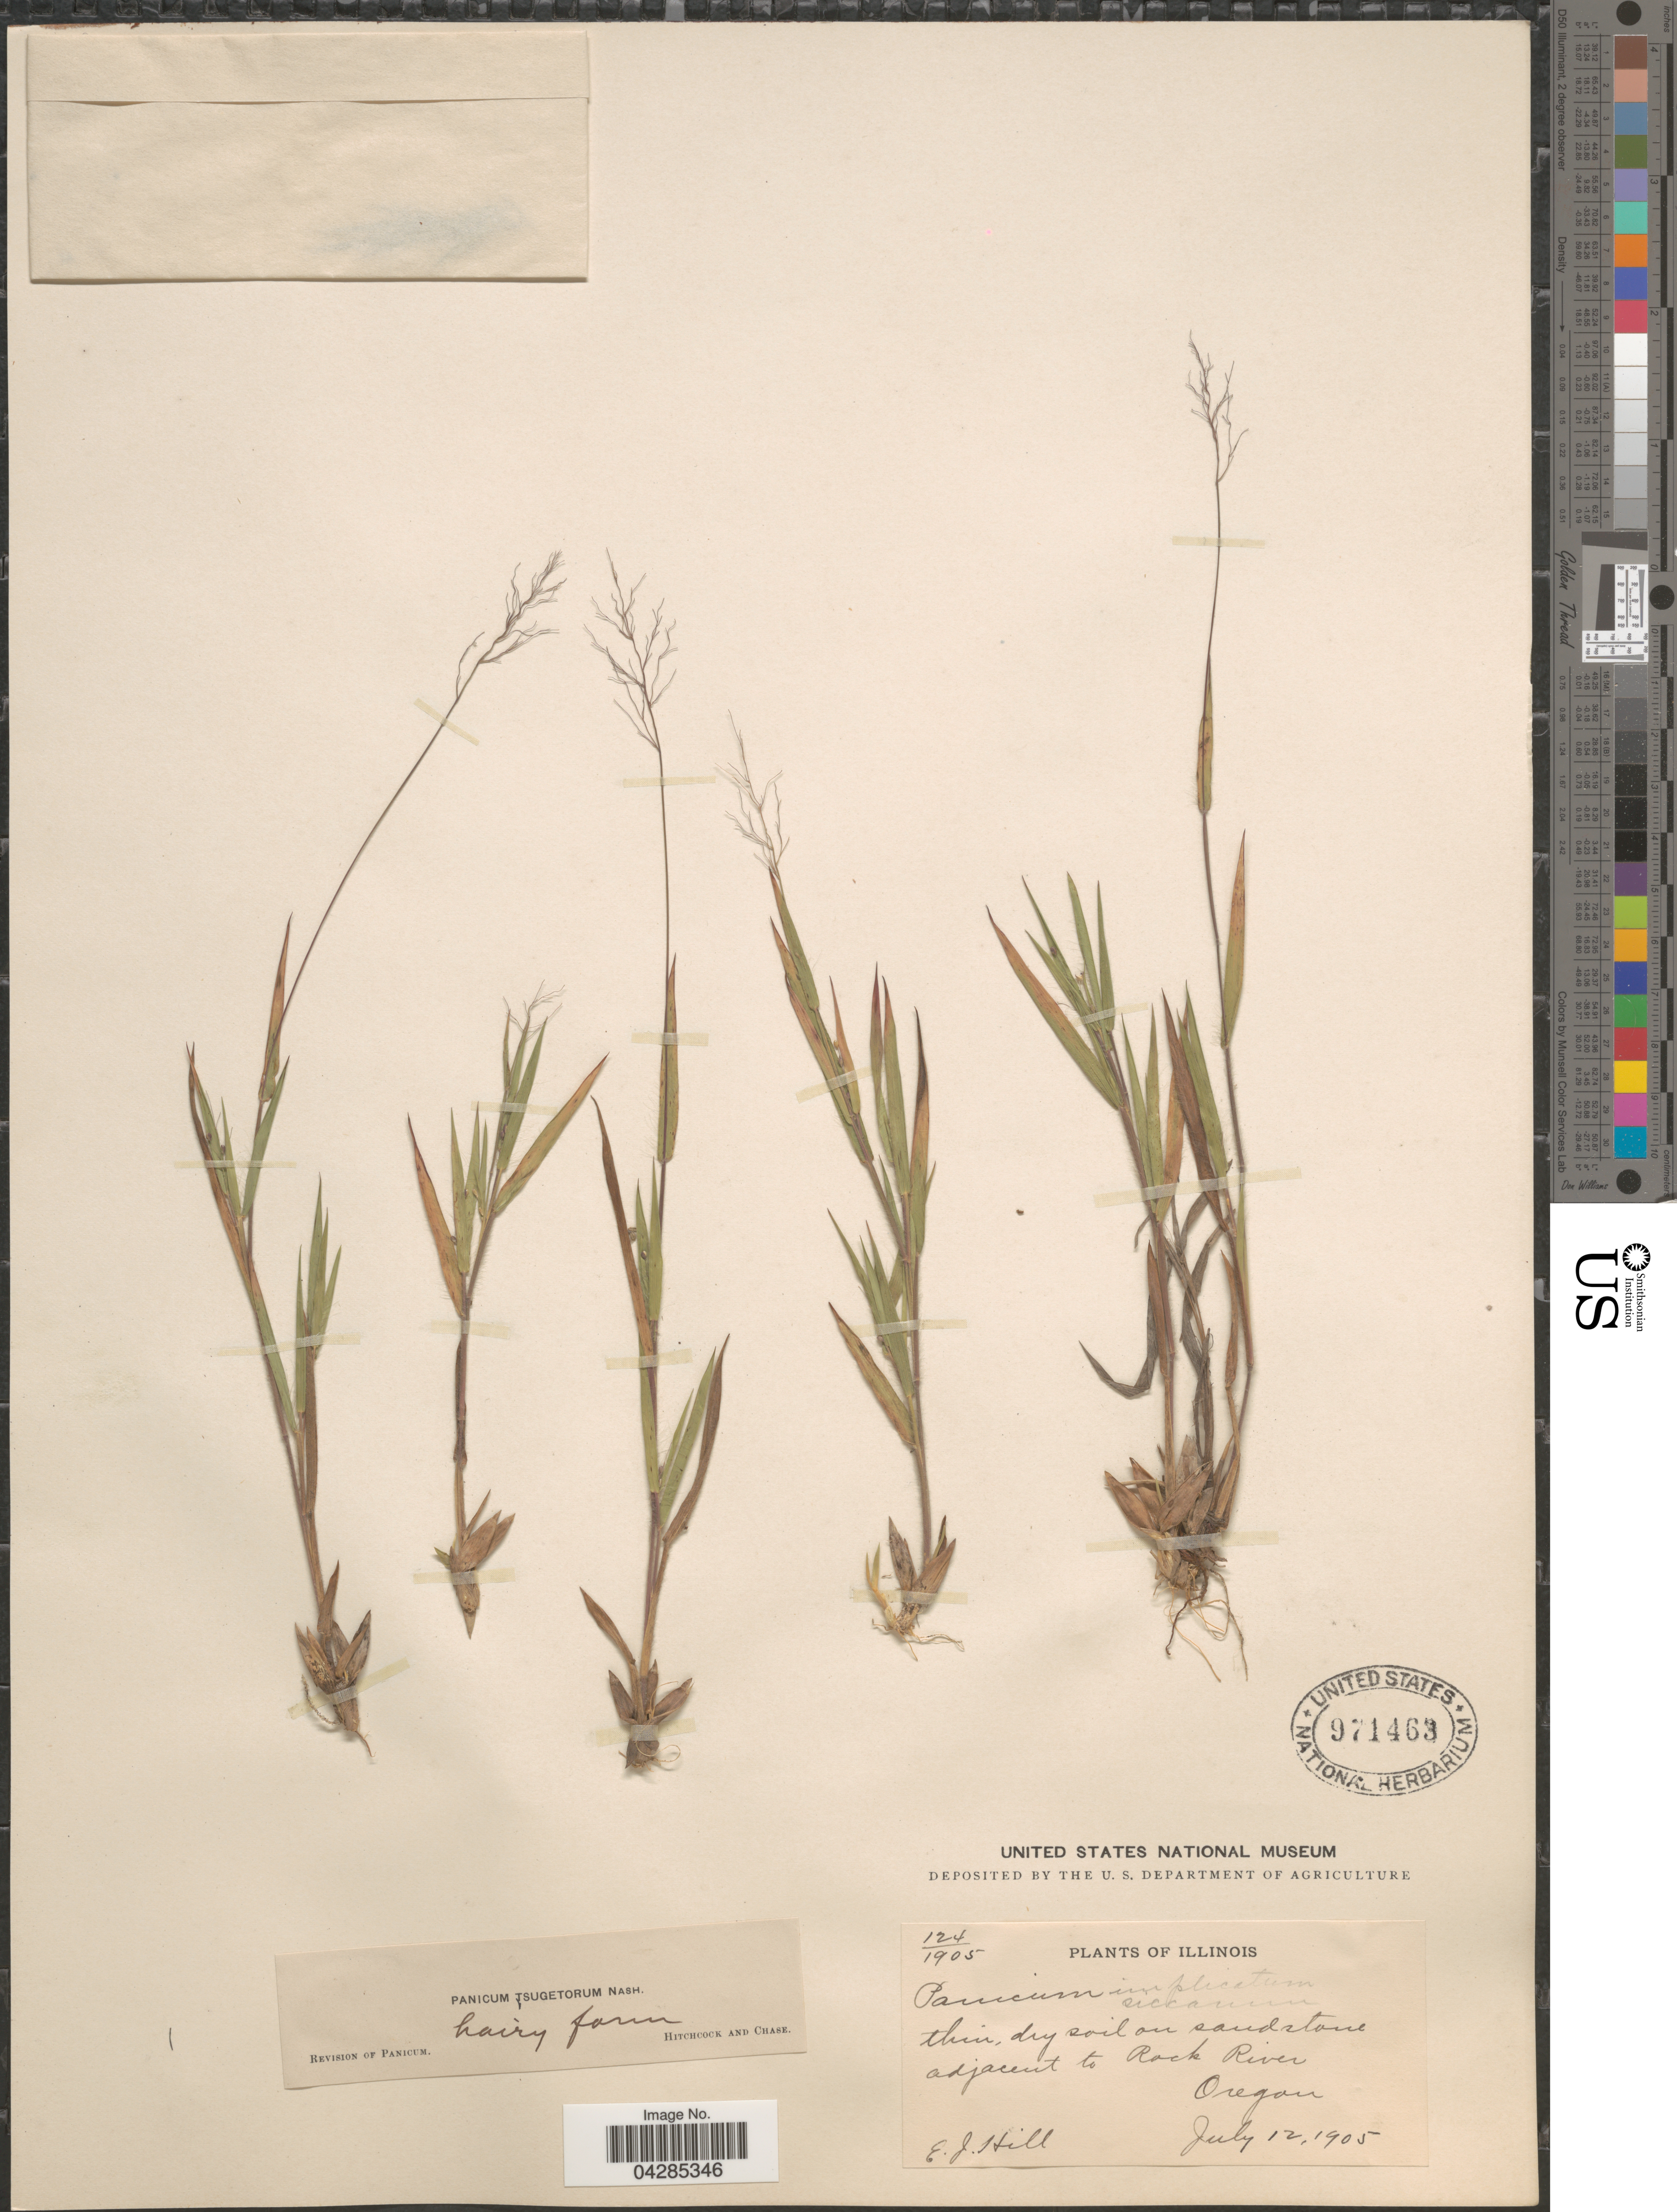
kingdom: Plantae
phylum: Tracheophyta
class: Liliopsida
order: Poales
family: Poaceae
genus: Dichanthelium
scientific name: Dichanthelium portoricense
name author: (Desv. ex Ham.) B.F. Hansen & Wunderlin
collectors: E. J. Hill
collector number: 124/1905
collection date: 1905-07-12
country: United States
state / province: Oregon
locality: Thin, dry soil on sandstone adjacent to Rock River.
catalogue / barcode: US 971463